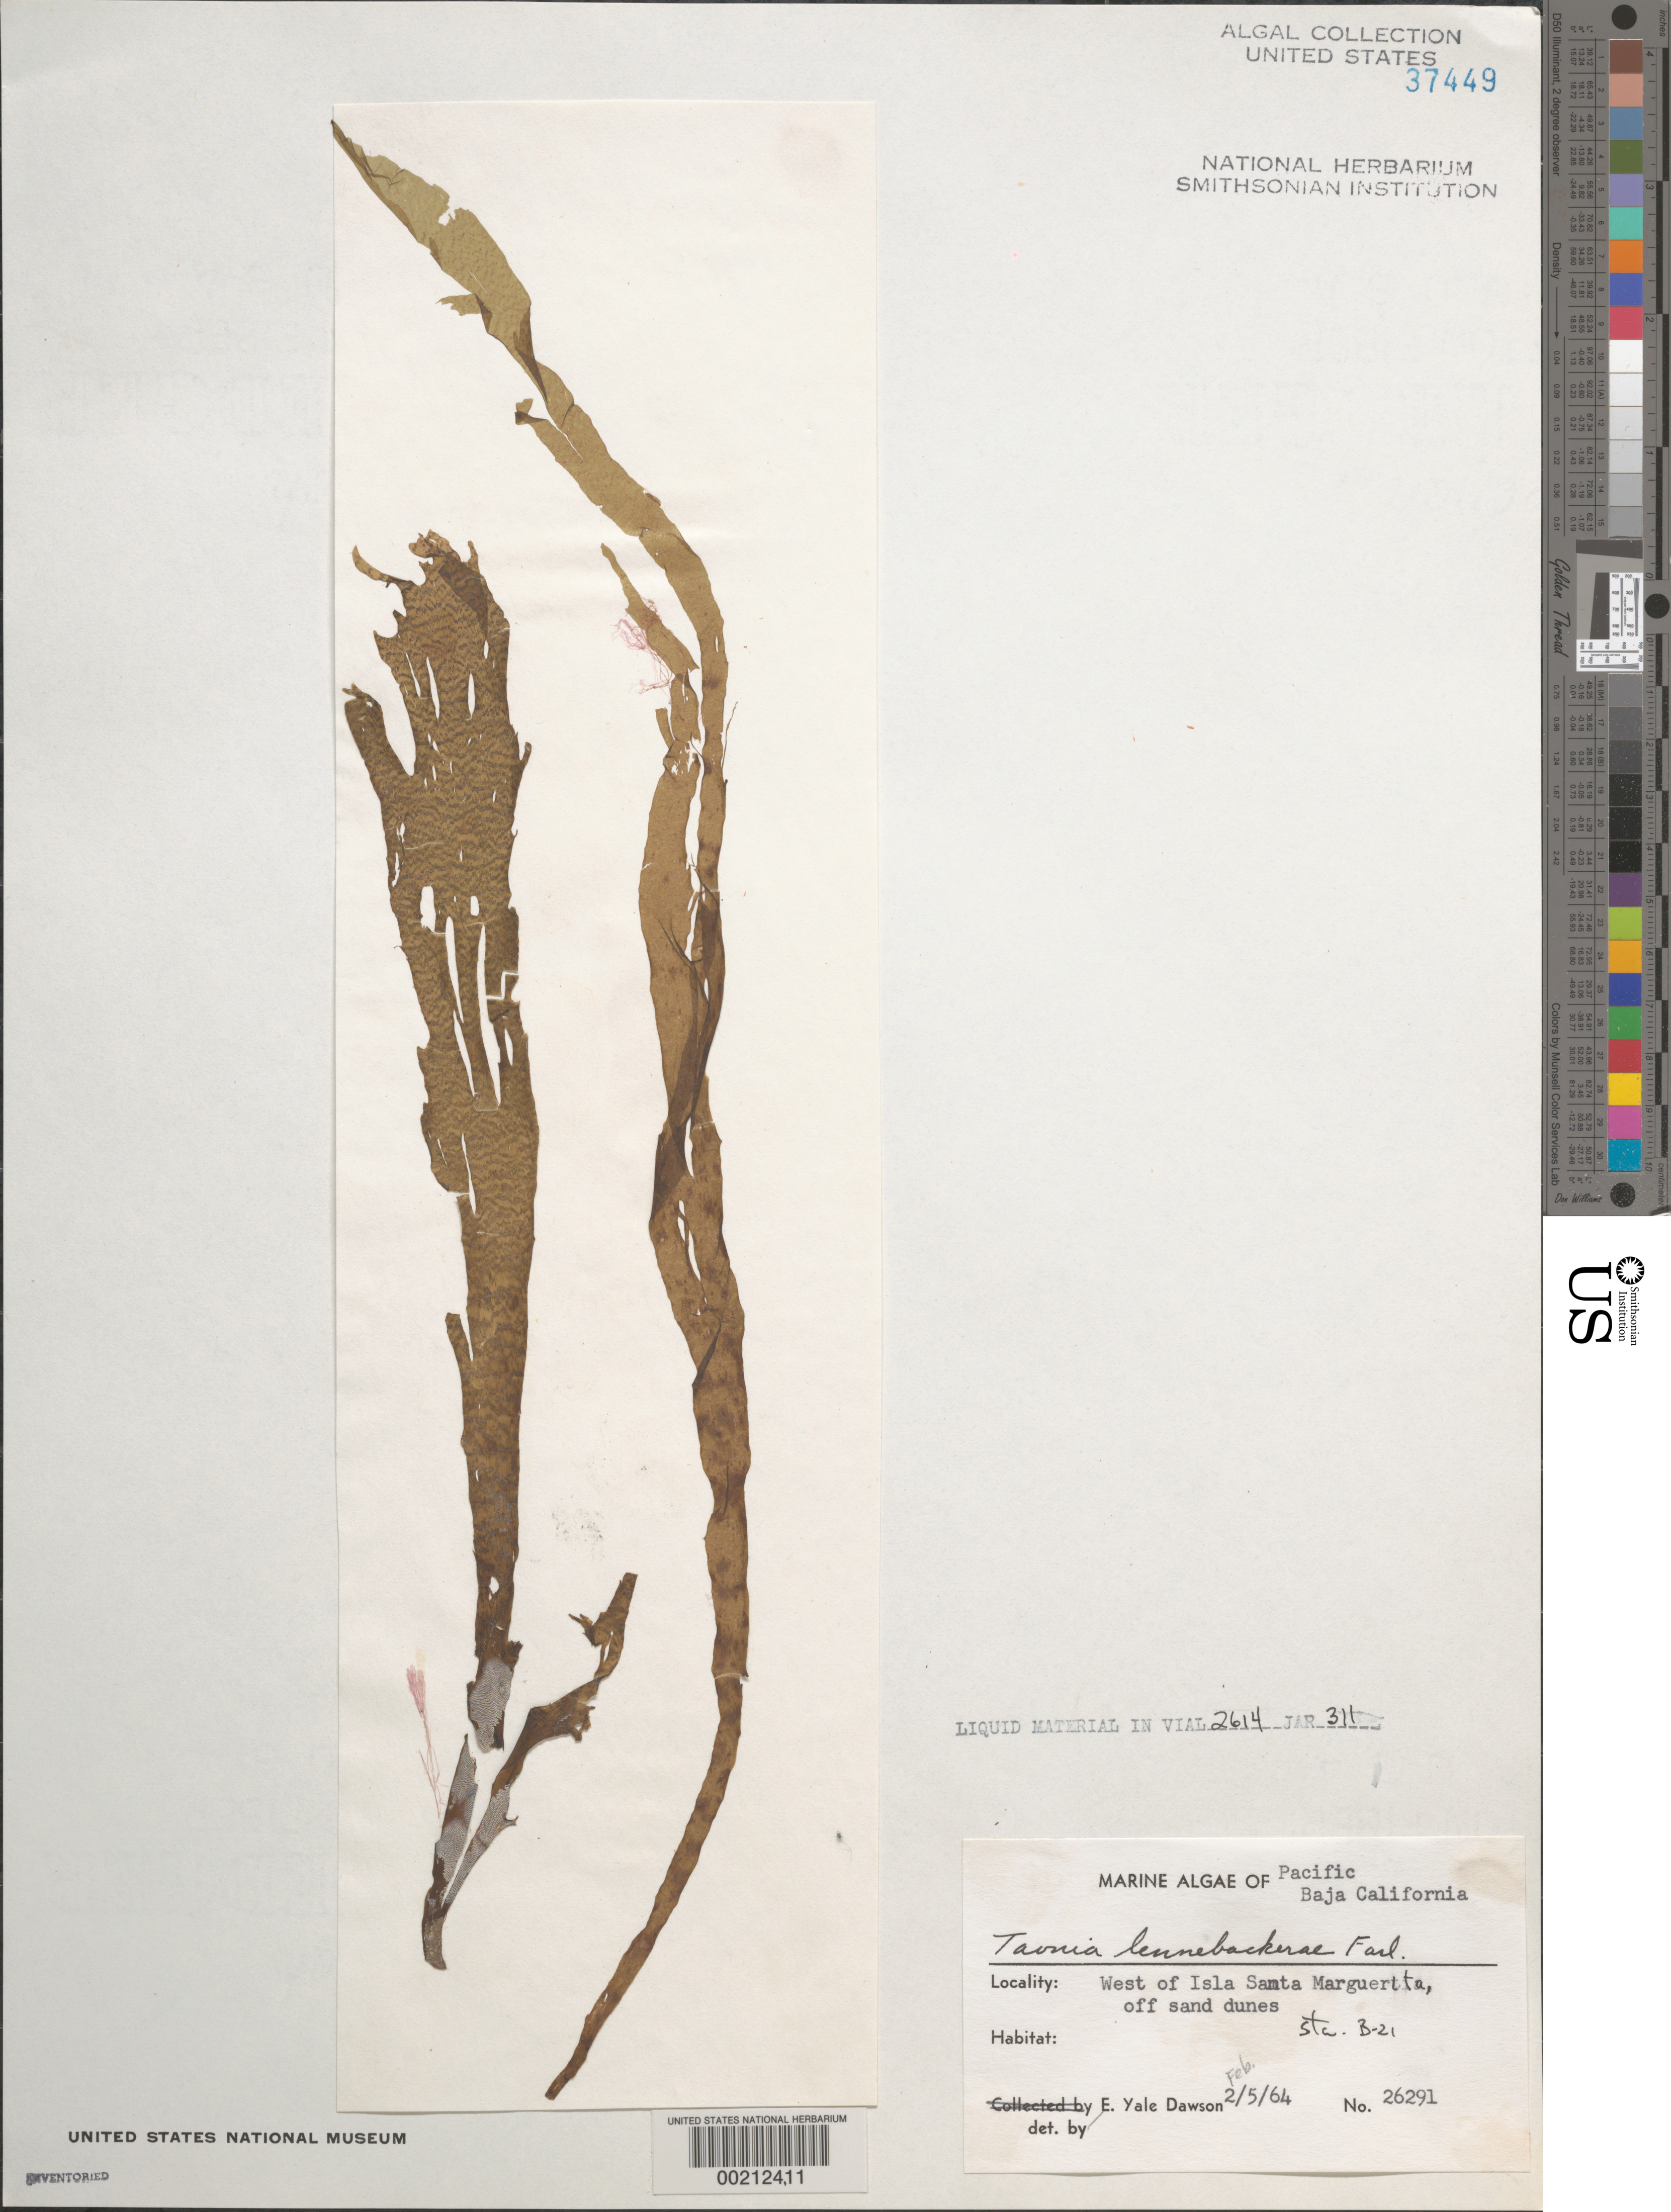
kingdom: Chromista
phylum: Ochrophyta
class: Phaeophyceae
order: Dictyotales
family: Dictyotaceae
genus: Taonia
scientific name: Taonia lennebackerae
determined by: Dawson, E. Y.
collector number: EYD 26291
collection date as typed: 05 Feb 1964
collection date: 1964-02-05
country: Mexico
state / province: Baja California Sur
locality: West of Isla Santa Margarita (Isla Santa Marguerita)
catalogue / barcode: US 37449